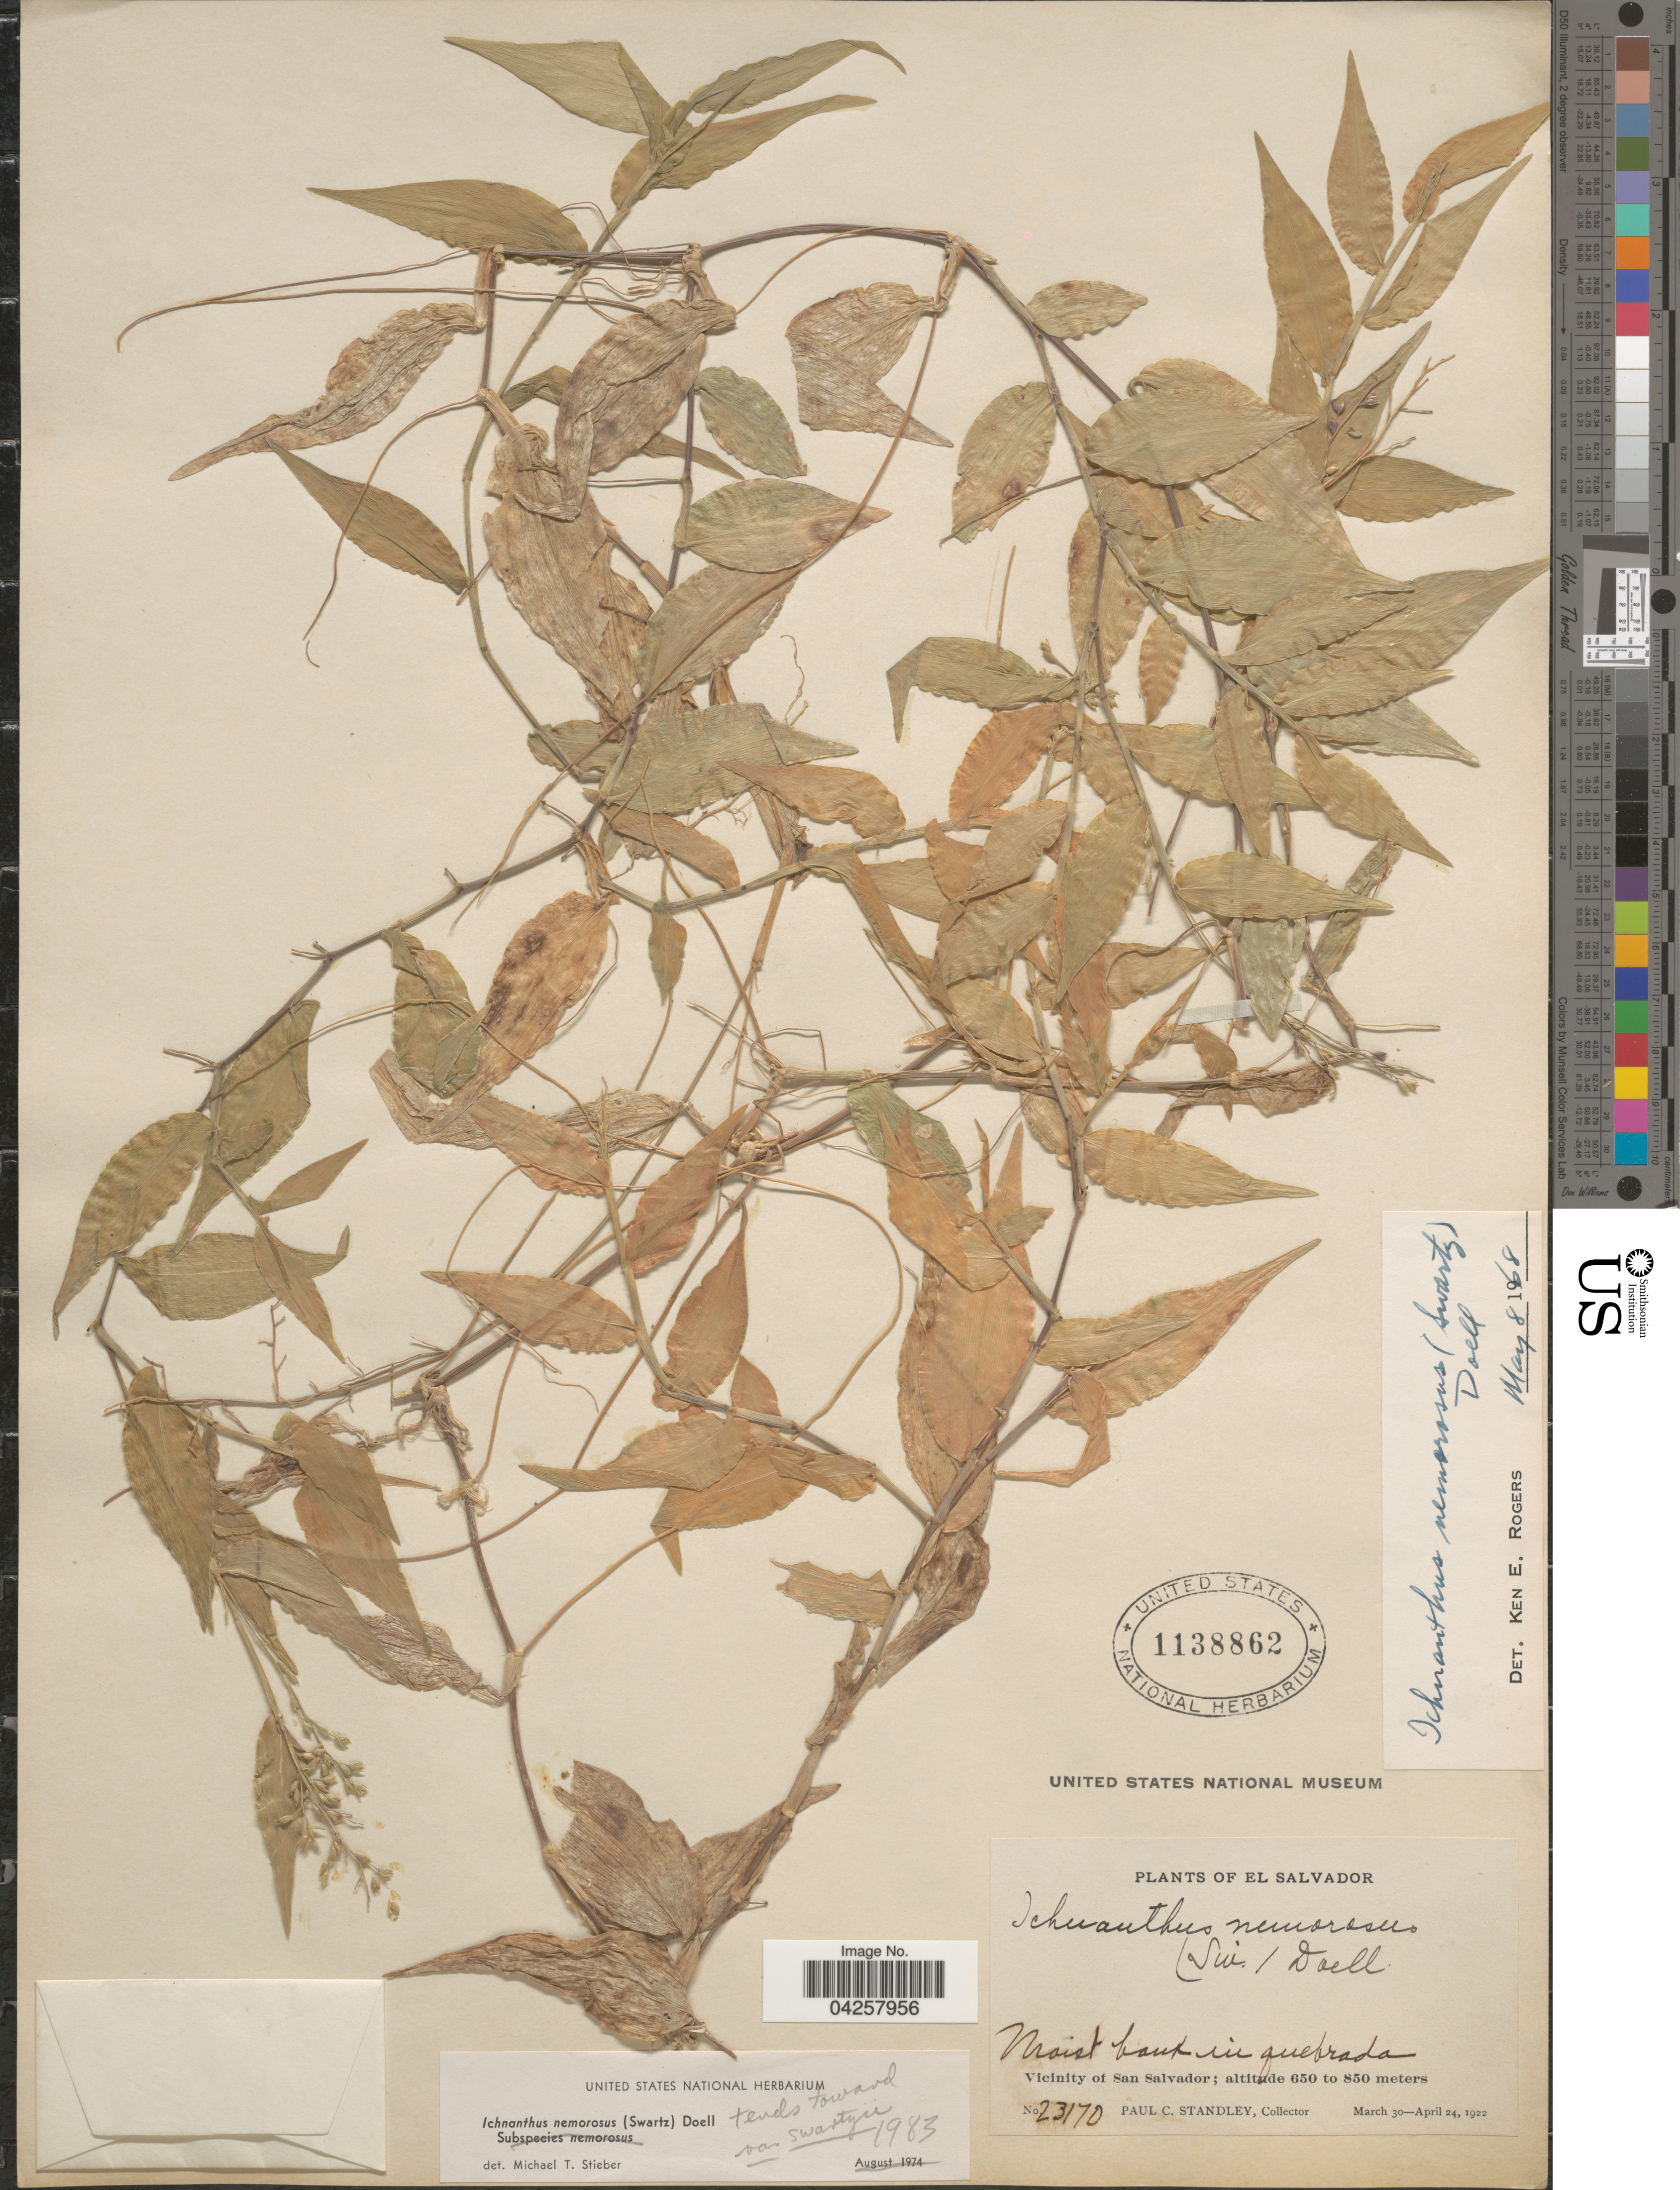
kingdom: Plantae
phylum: Tracheophyta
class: Liliopsida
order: Poales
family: Poaceae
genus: Hildaea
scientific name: Hildaea nemorosa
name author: (Sw.) C. Silva & R.P. Oliveira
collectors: P. C. Standley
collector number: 23170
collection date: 1922-03-30/1922-04-24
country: El Salvador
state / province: San Salvador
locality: Vicinity of San Salvador.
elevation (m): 650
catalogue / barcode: US 1138862